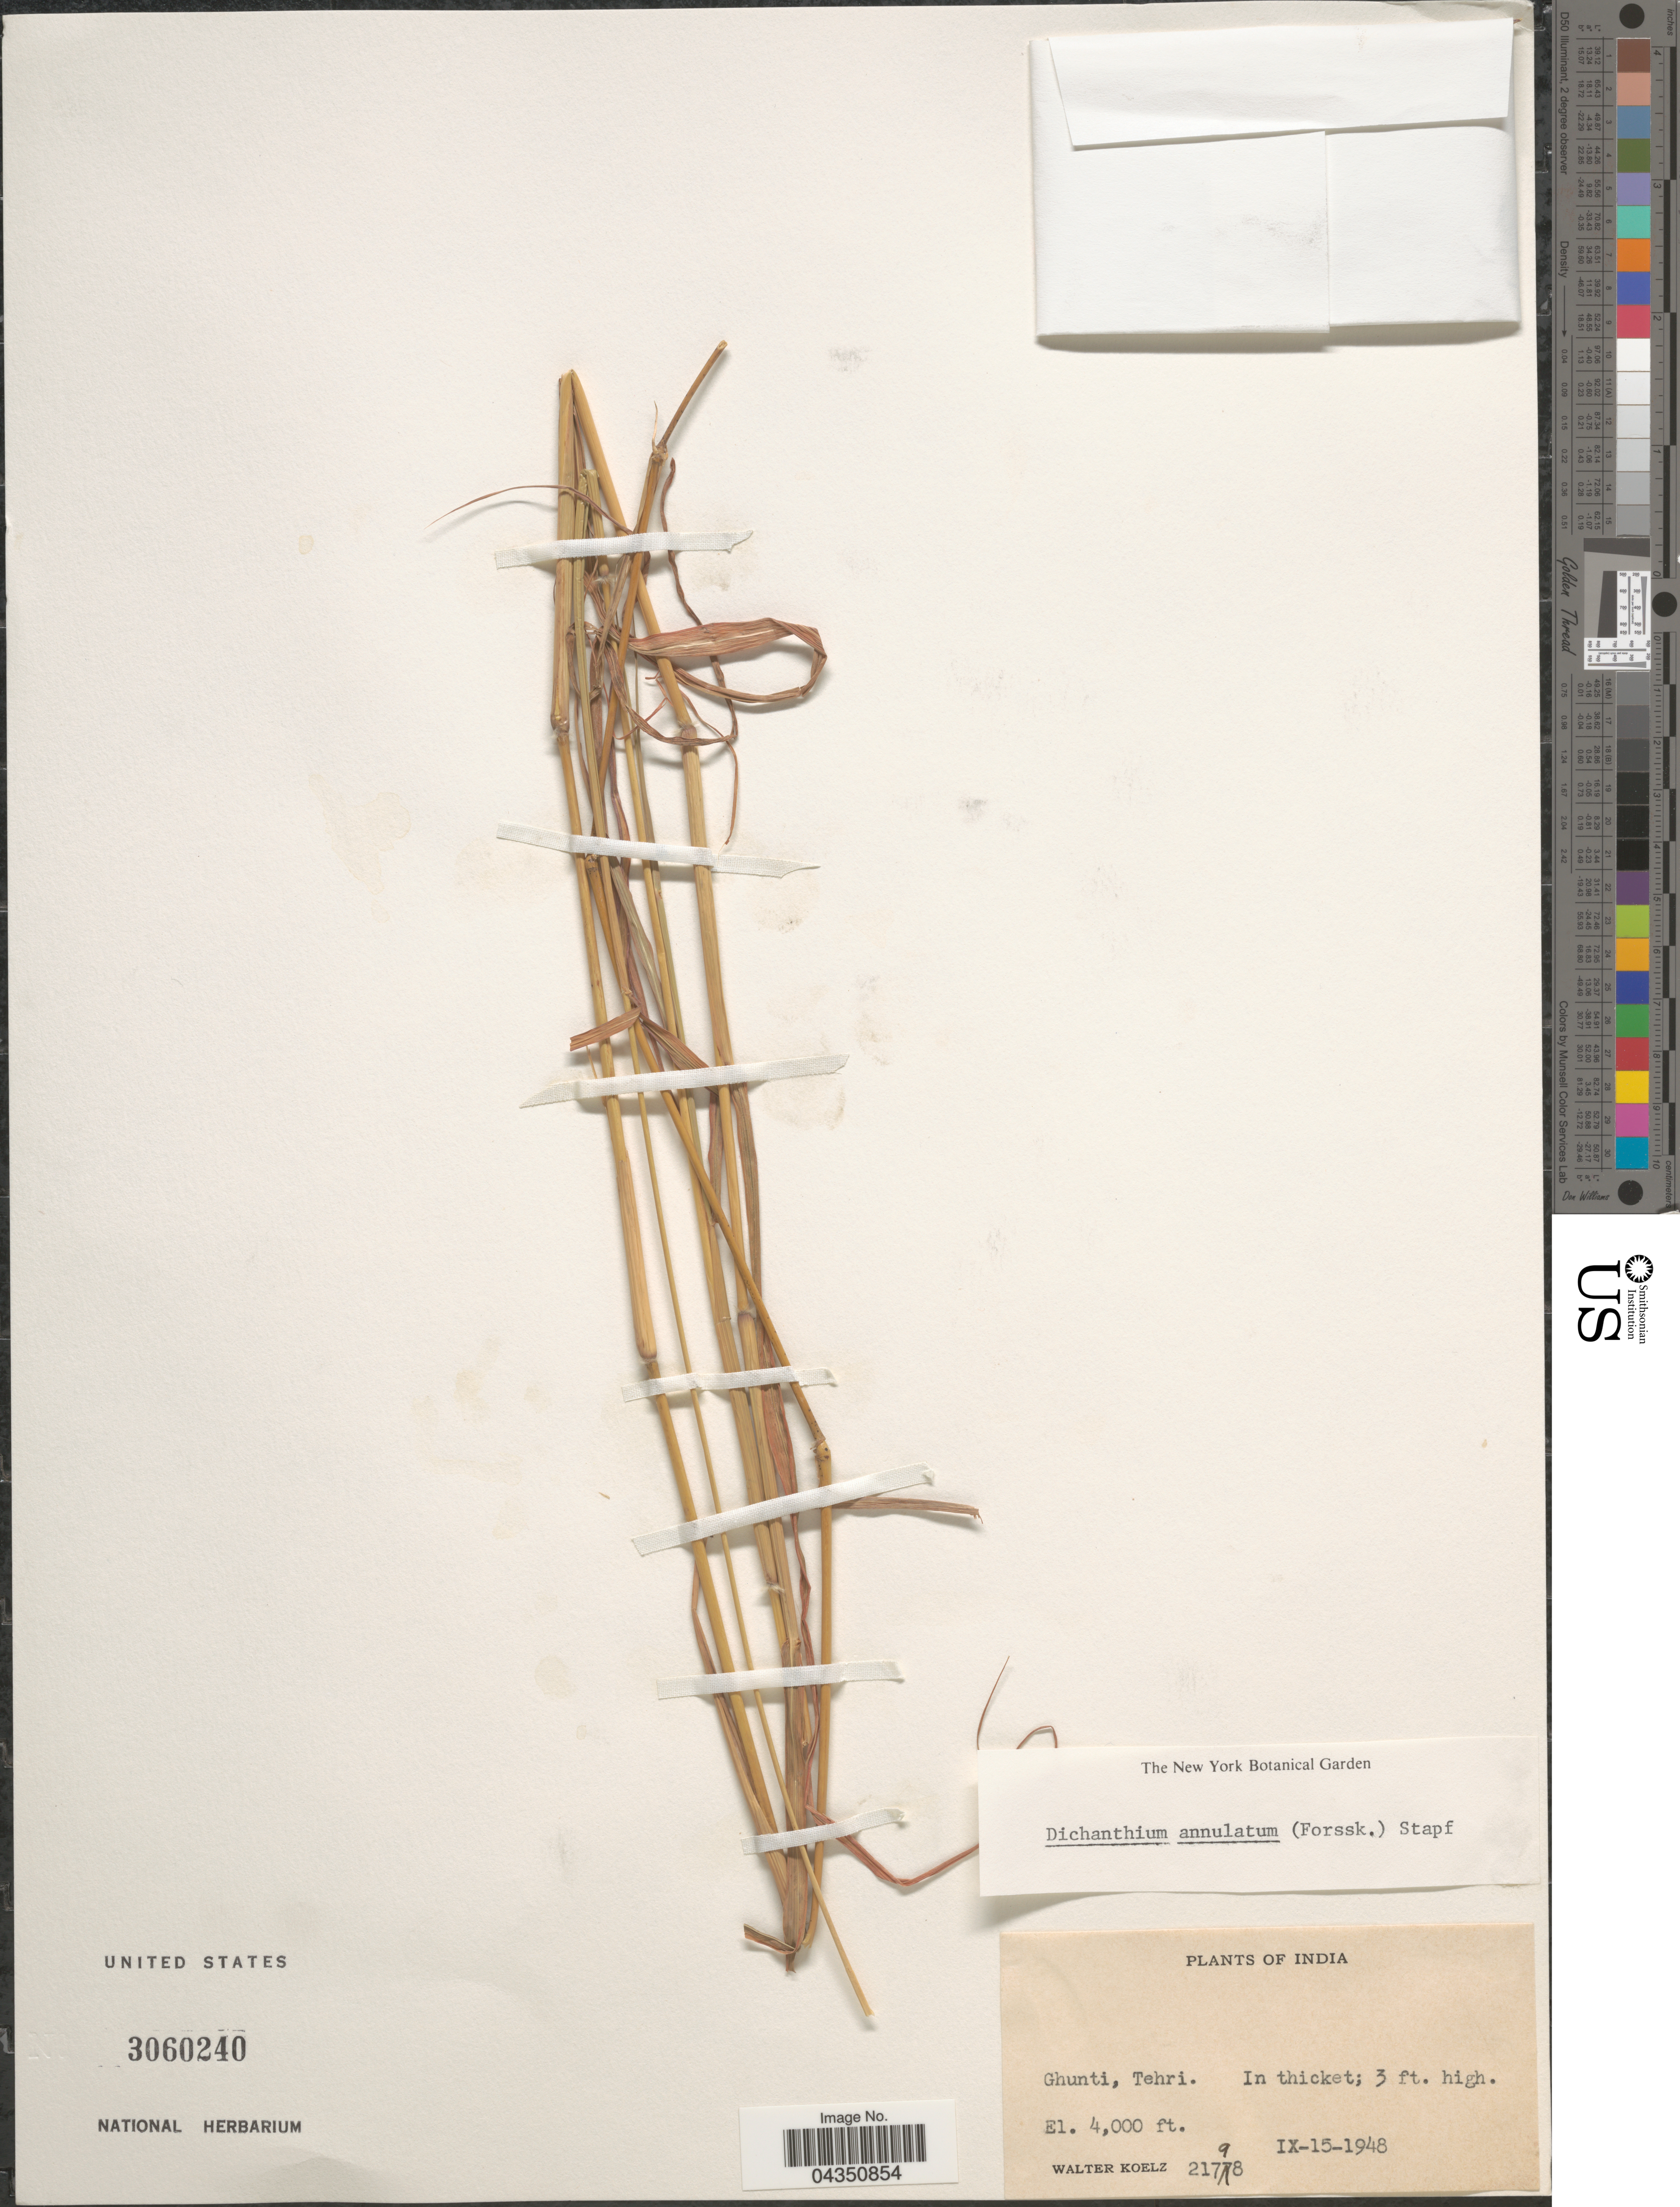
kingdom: Plantae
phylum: Tracheophyta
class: Liliopsida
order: Poales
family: Poaceae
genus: Dichanthium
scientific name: Dichanthium annulatum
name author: (Forssk.) Stapf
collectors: W. N. Koelz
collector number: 21798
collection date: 1948-09-15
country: India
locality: Ghunti, Tehri.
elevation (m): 1219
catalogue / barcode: US 3060240